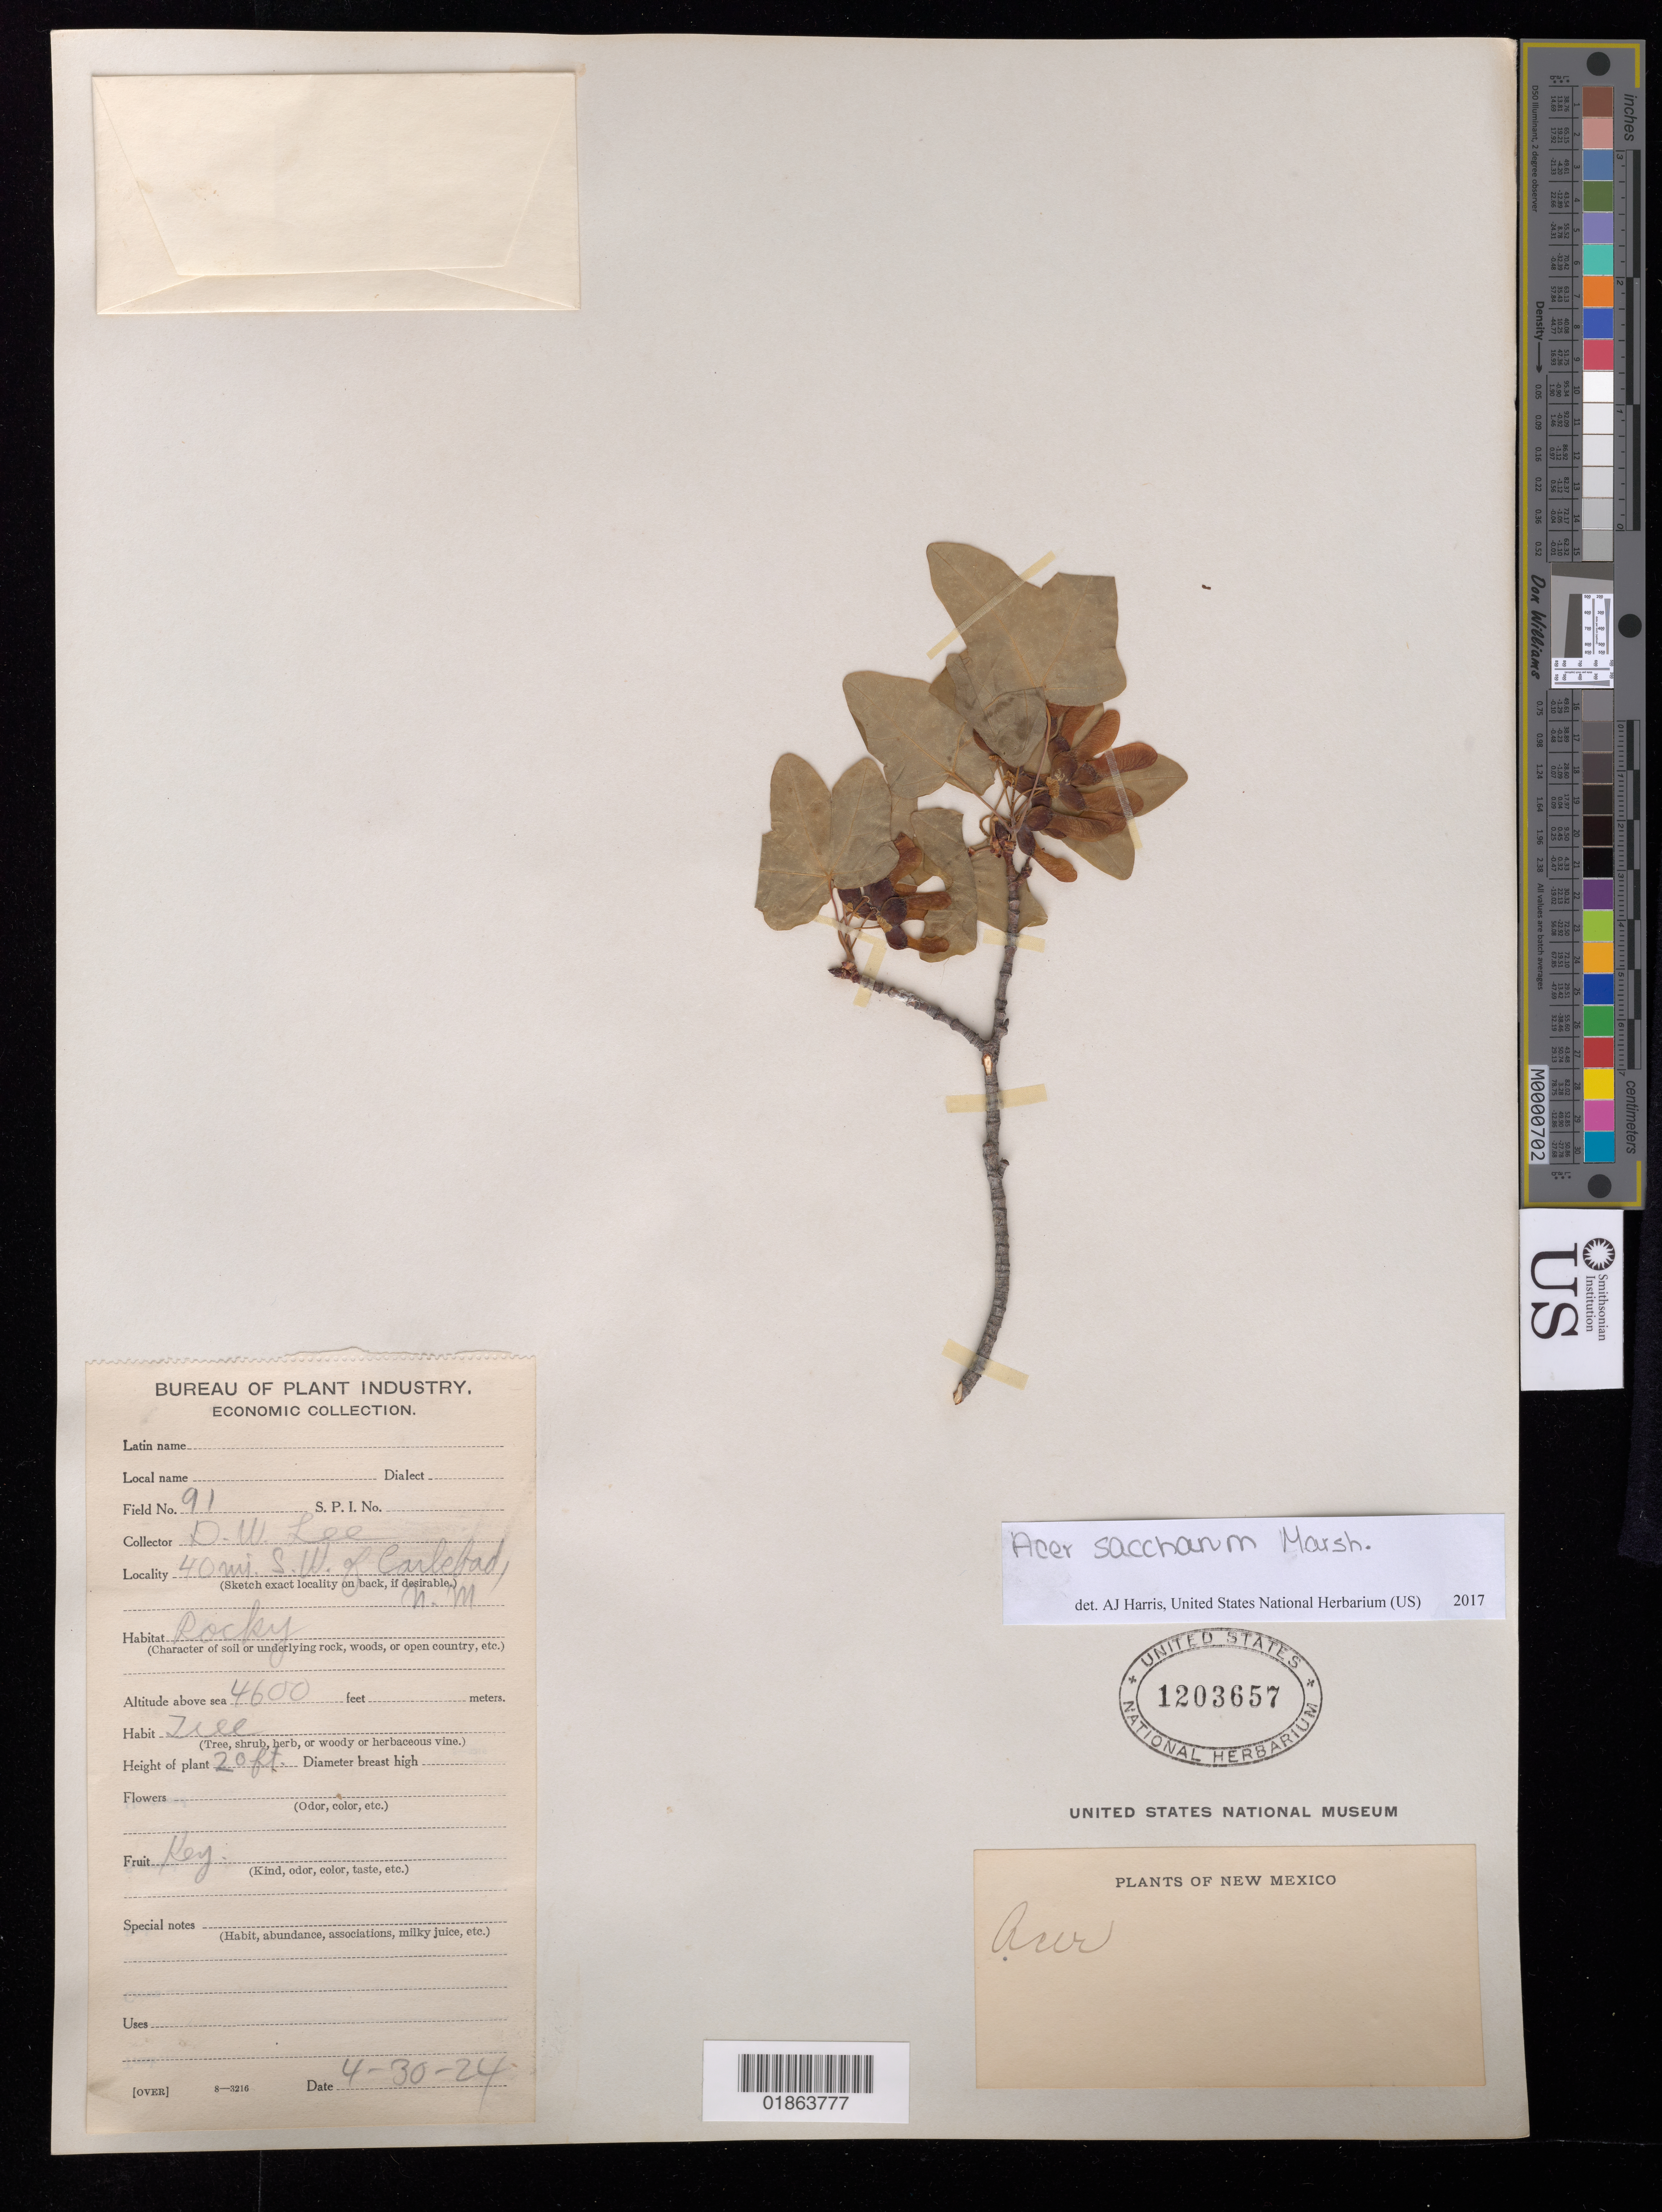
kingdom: Plantae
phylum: Tracheophyta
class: Magnoliopsida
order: Sapindales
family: Sapindaceae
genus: Acer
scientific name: Acer saccharum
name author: Marshall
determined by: Harris, A. J., (UNITED STATES)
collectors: D. Lee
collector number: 91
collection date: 1924-04-30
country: United States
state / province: New Mexico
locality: Carlesbad, 40 miles SW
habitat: Rocky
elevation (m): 1402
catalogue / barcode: US 1203657